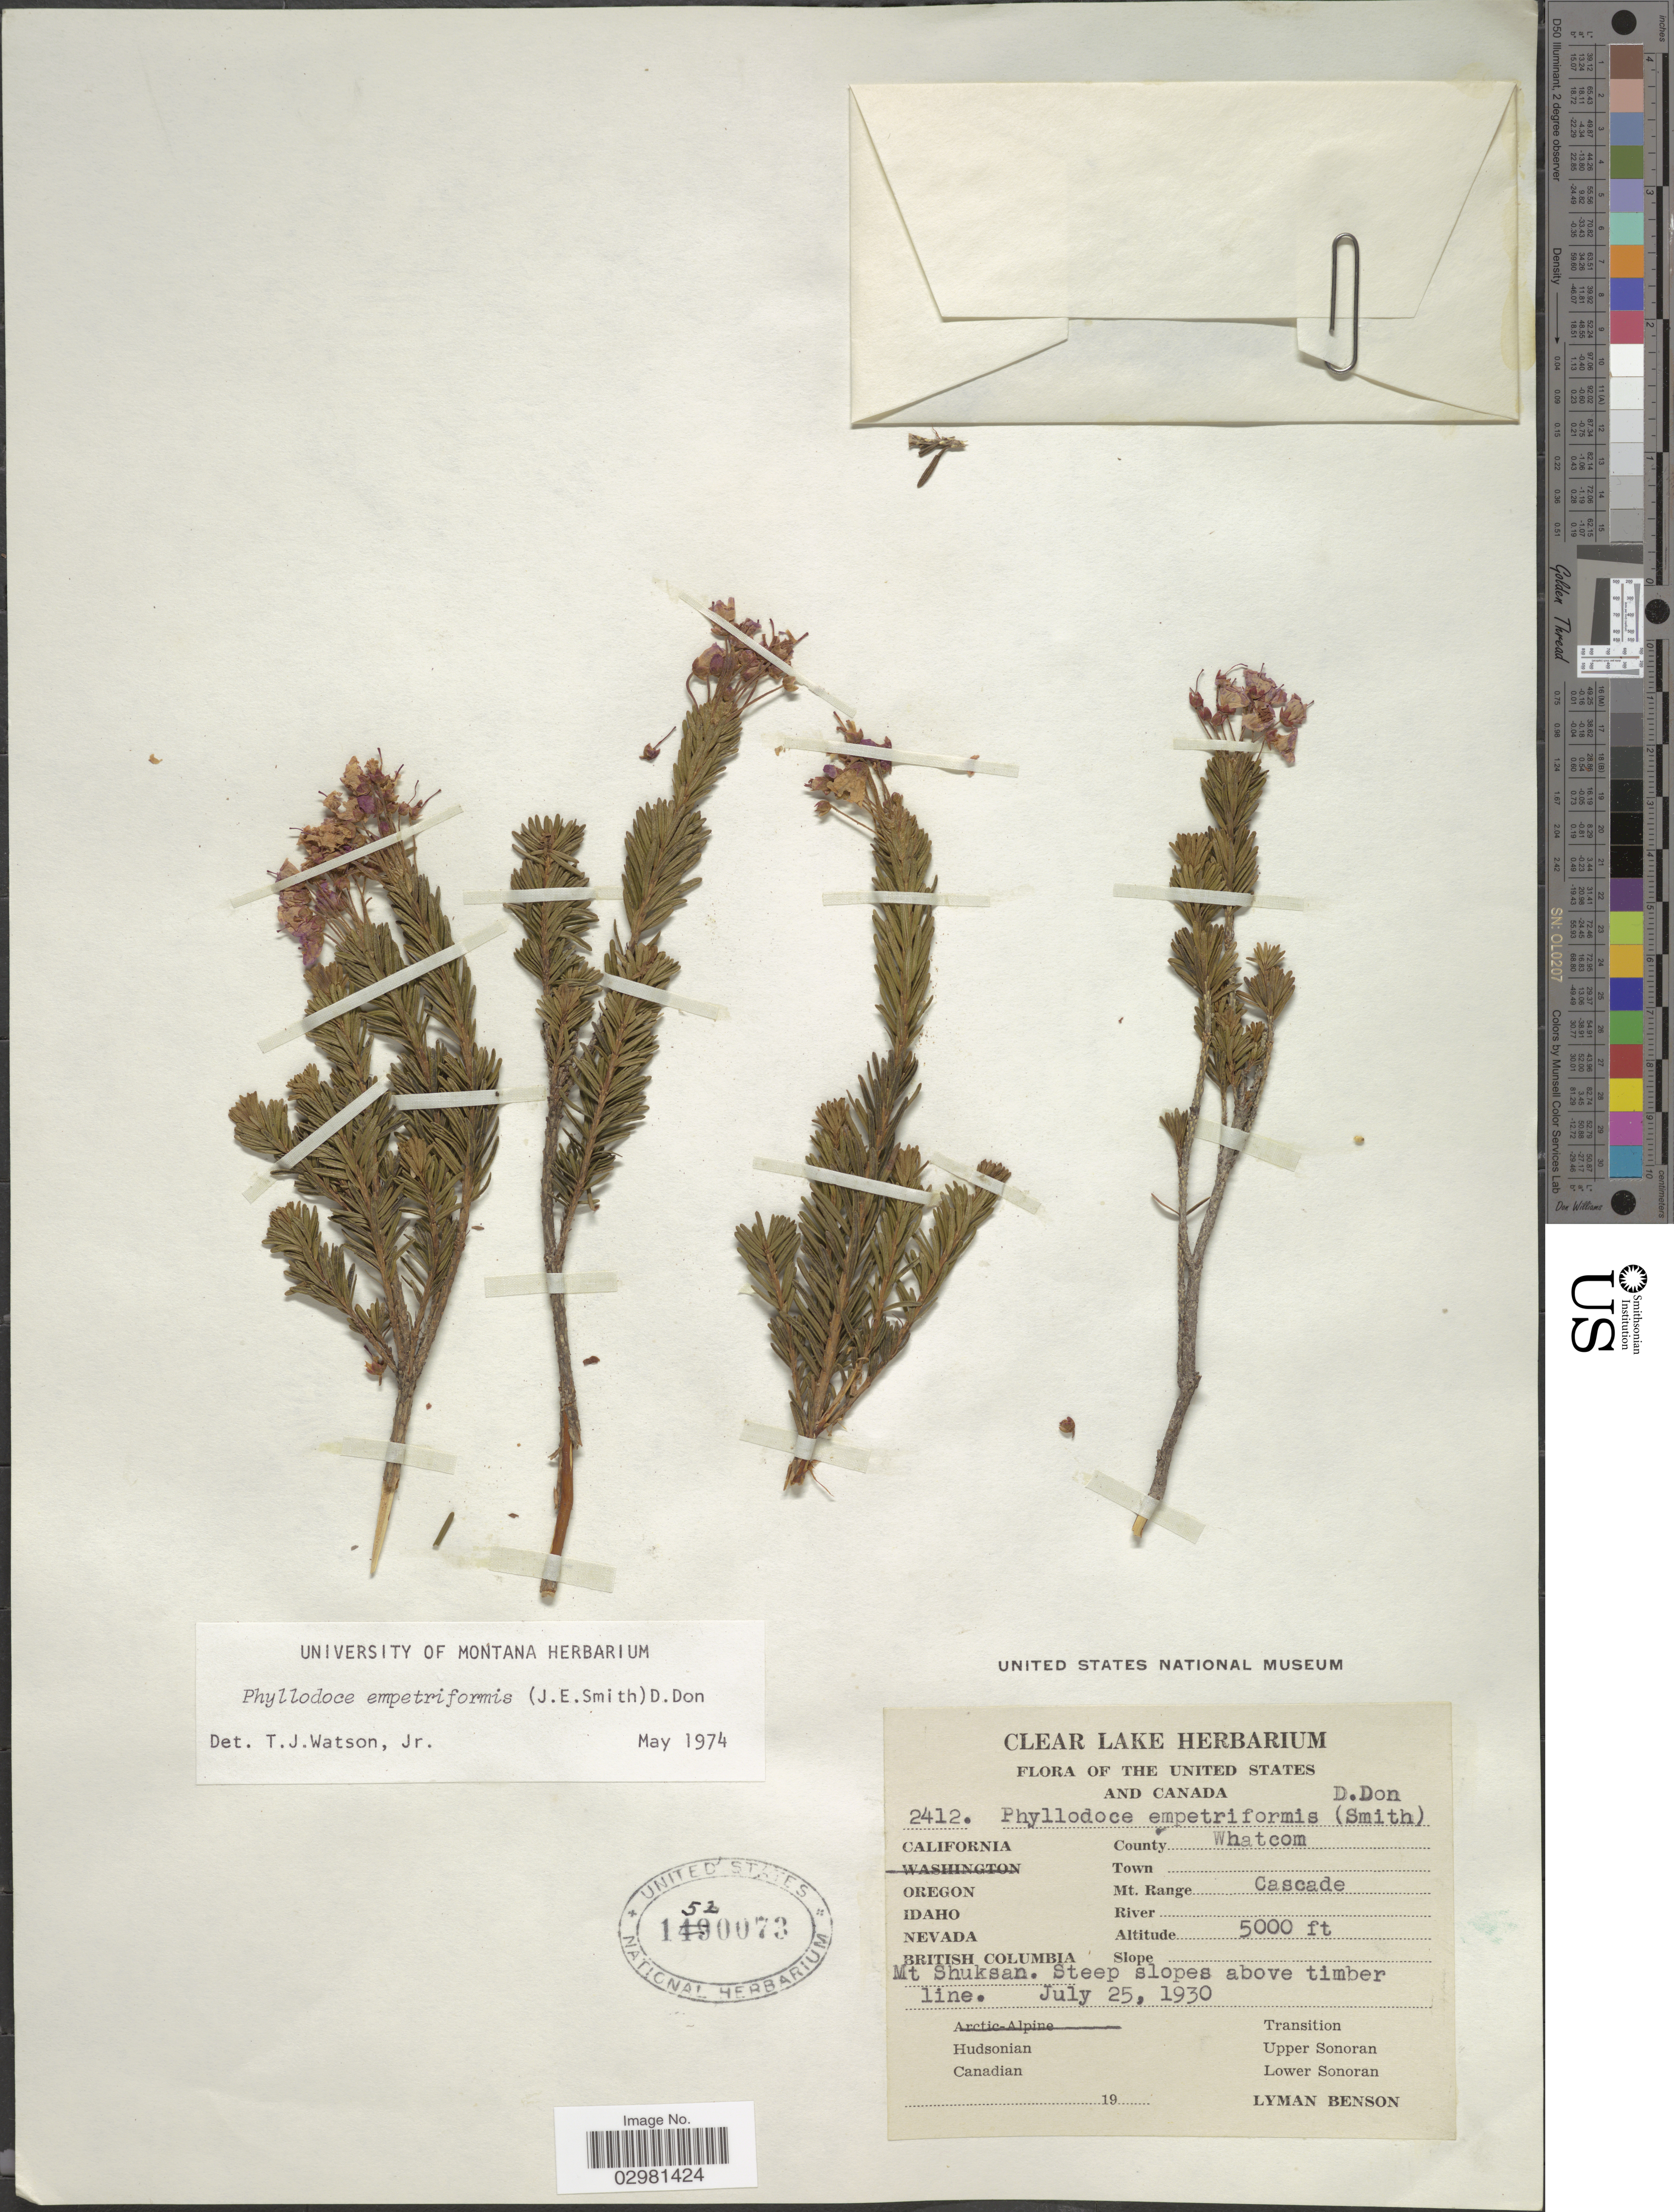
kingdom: Plantae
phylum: Tracheophyta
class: Magnoliopsida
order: Ericales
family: Ericaceae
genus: Phyllodoce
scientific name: Phyllodoce empetiformis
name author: (Small) D. Don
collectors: L. D. Benson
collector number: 2412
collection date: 1930-07-25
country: United States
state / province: Washington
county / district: Whatcom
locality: County Whatcom, Mt. Range Cascade, Mt. Shuksan. Steep slopes above timberline. Arctic-Alpine.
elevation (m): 1524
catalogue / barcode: US 1520073